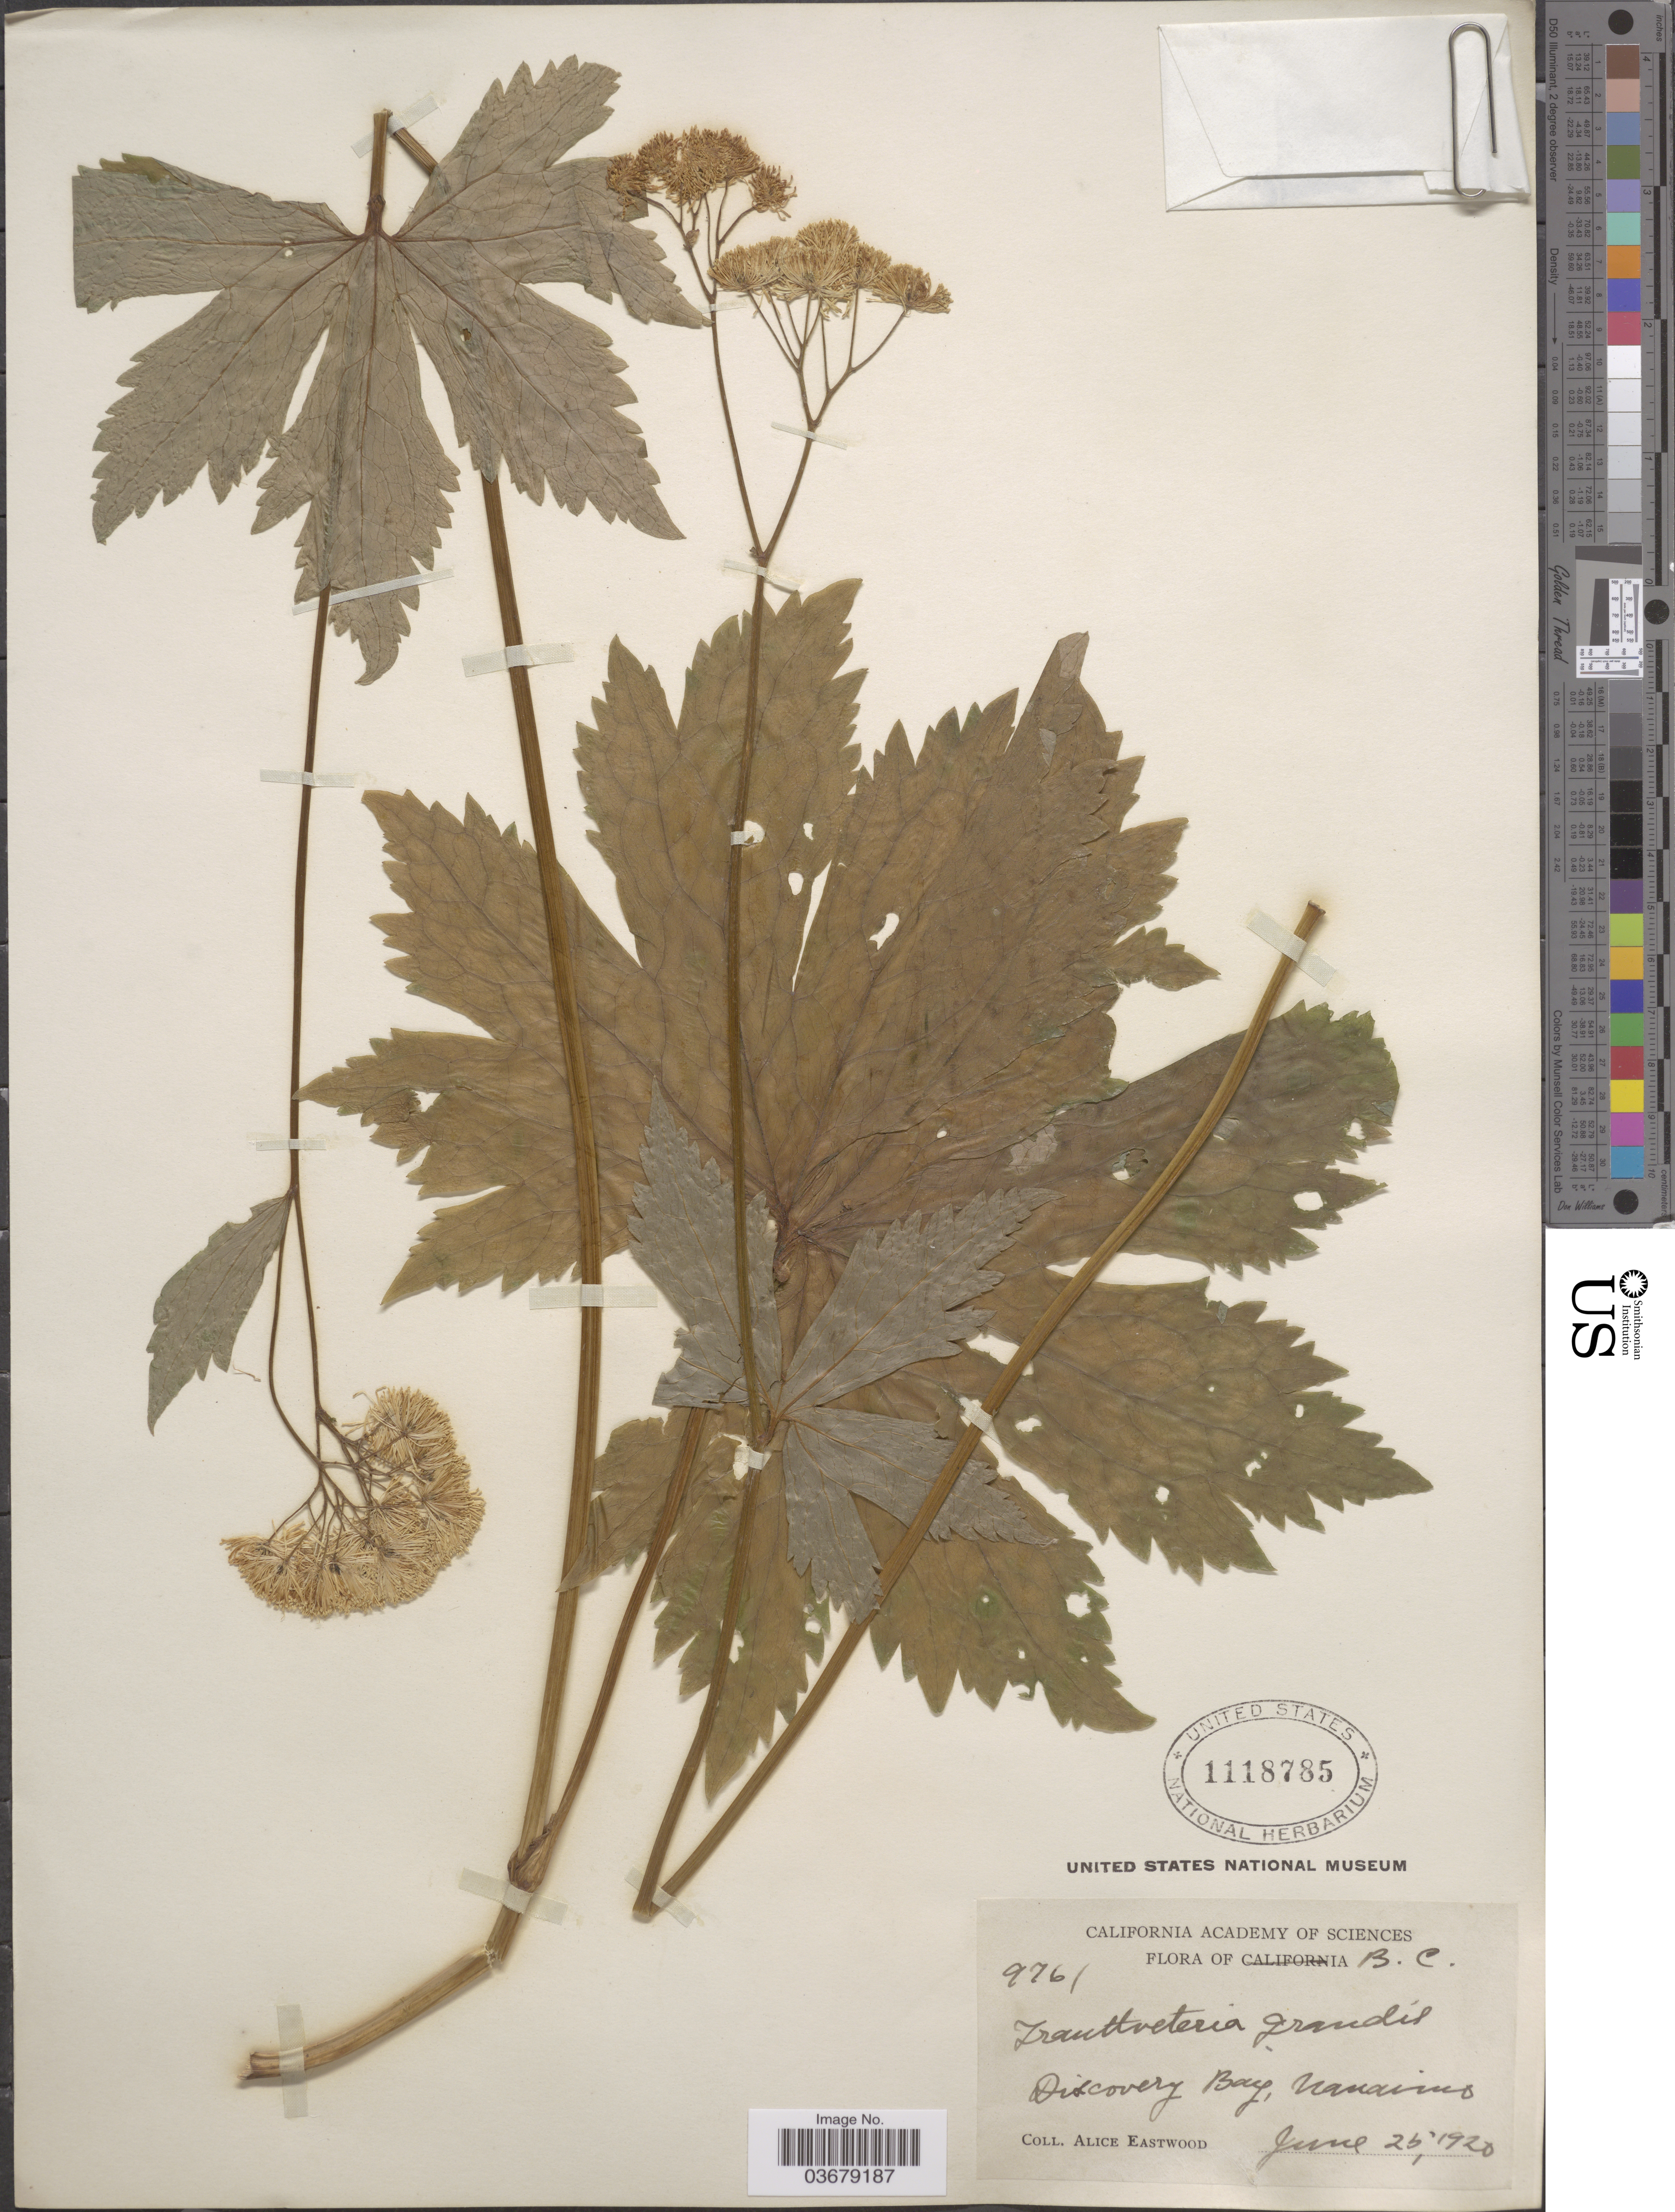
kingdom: Plantae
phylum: Tracheophyta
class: Magnoliopsida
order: Ranunculales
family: Ranunculaceae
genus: Trautvetteria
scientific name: Trautvetteria caroliniensis var. grandis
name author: (Water) Vail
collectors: A. Eastwood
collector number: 9761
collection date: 1920-06-25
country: Canada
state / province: British Columbia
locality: Discovery Bay, Nanaimo.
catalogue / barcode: US 1118785